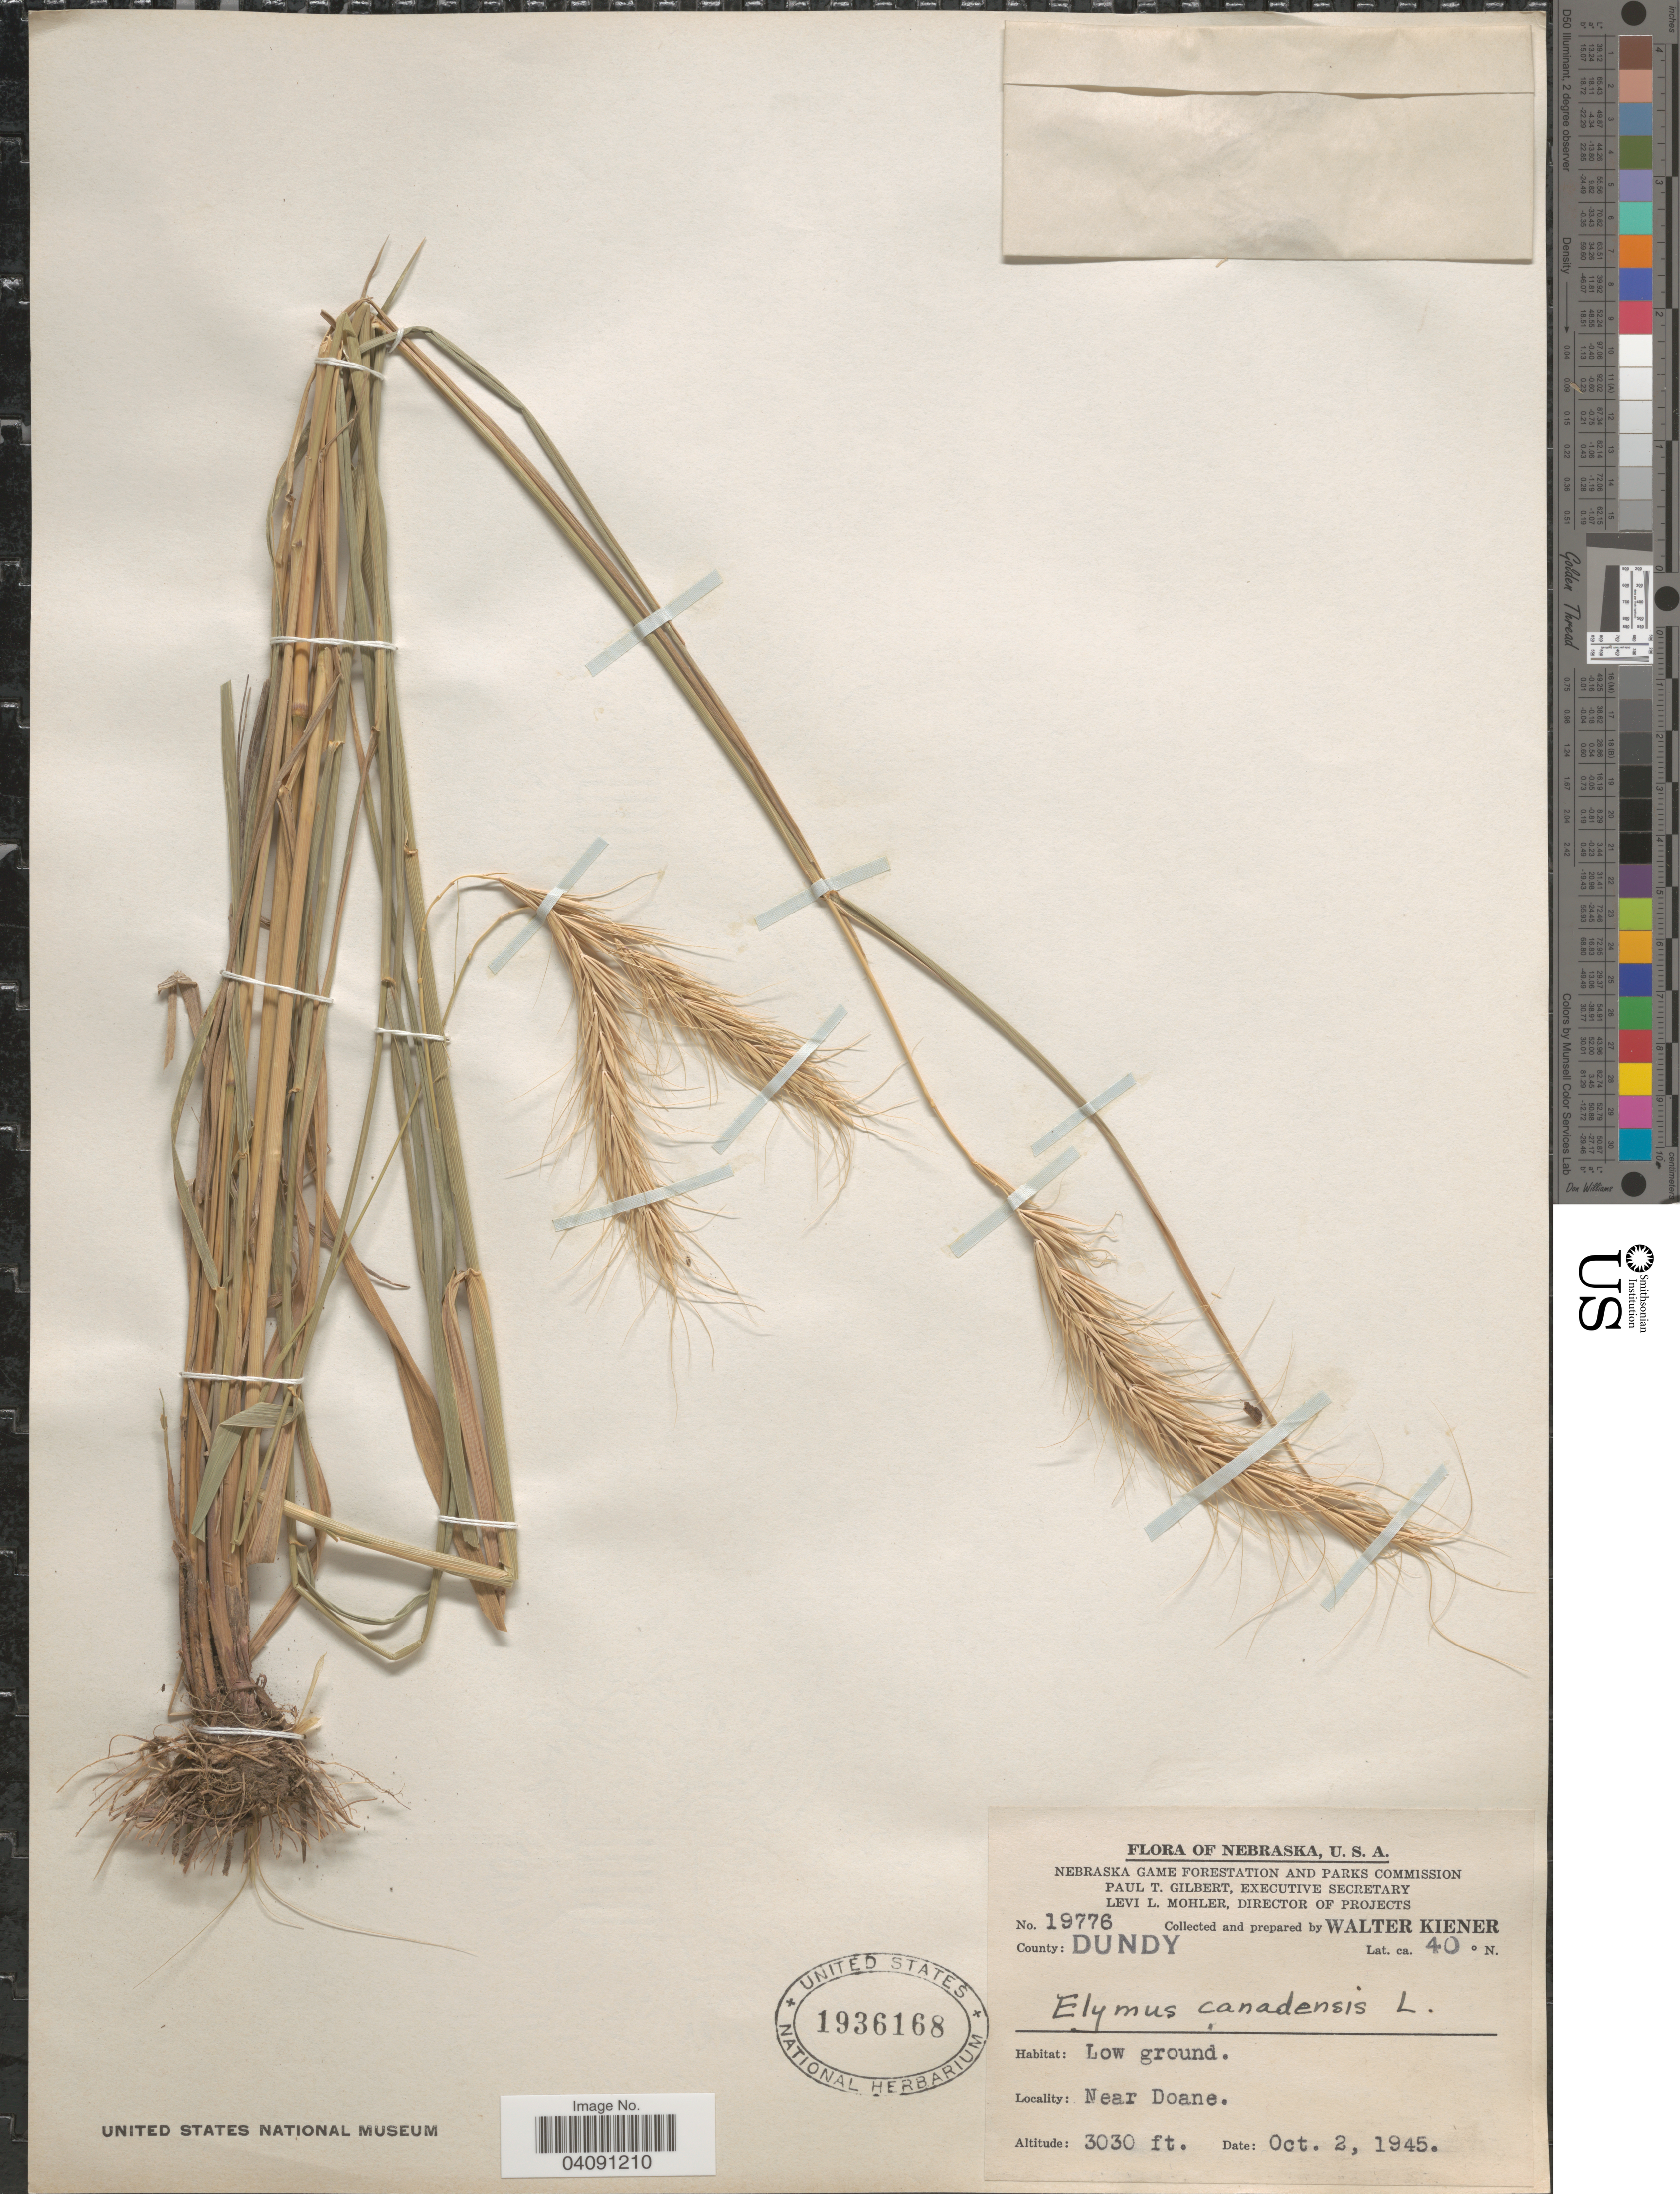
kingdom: Plantae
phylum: Tracheophyta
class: Liliopsida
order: Poales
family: Poaceae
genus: Elymus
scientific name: Elymus canadensis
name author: L.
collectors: W. Kiener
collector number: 19776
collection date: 1945-10-02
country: United States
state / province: Nebraska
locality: County: Dundy. Near Doane.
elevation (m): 924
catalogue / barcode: US 1936168